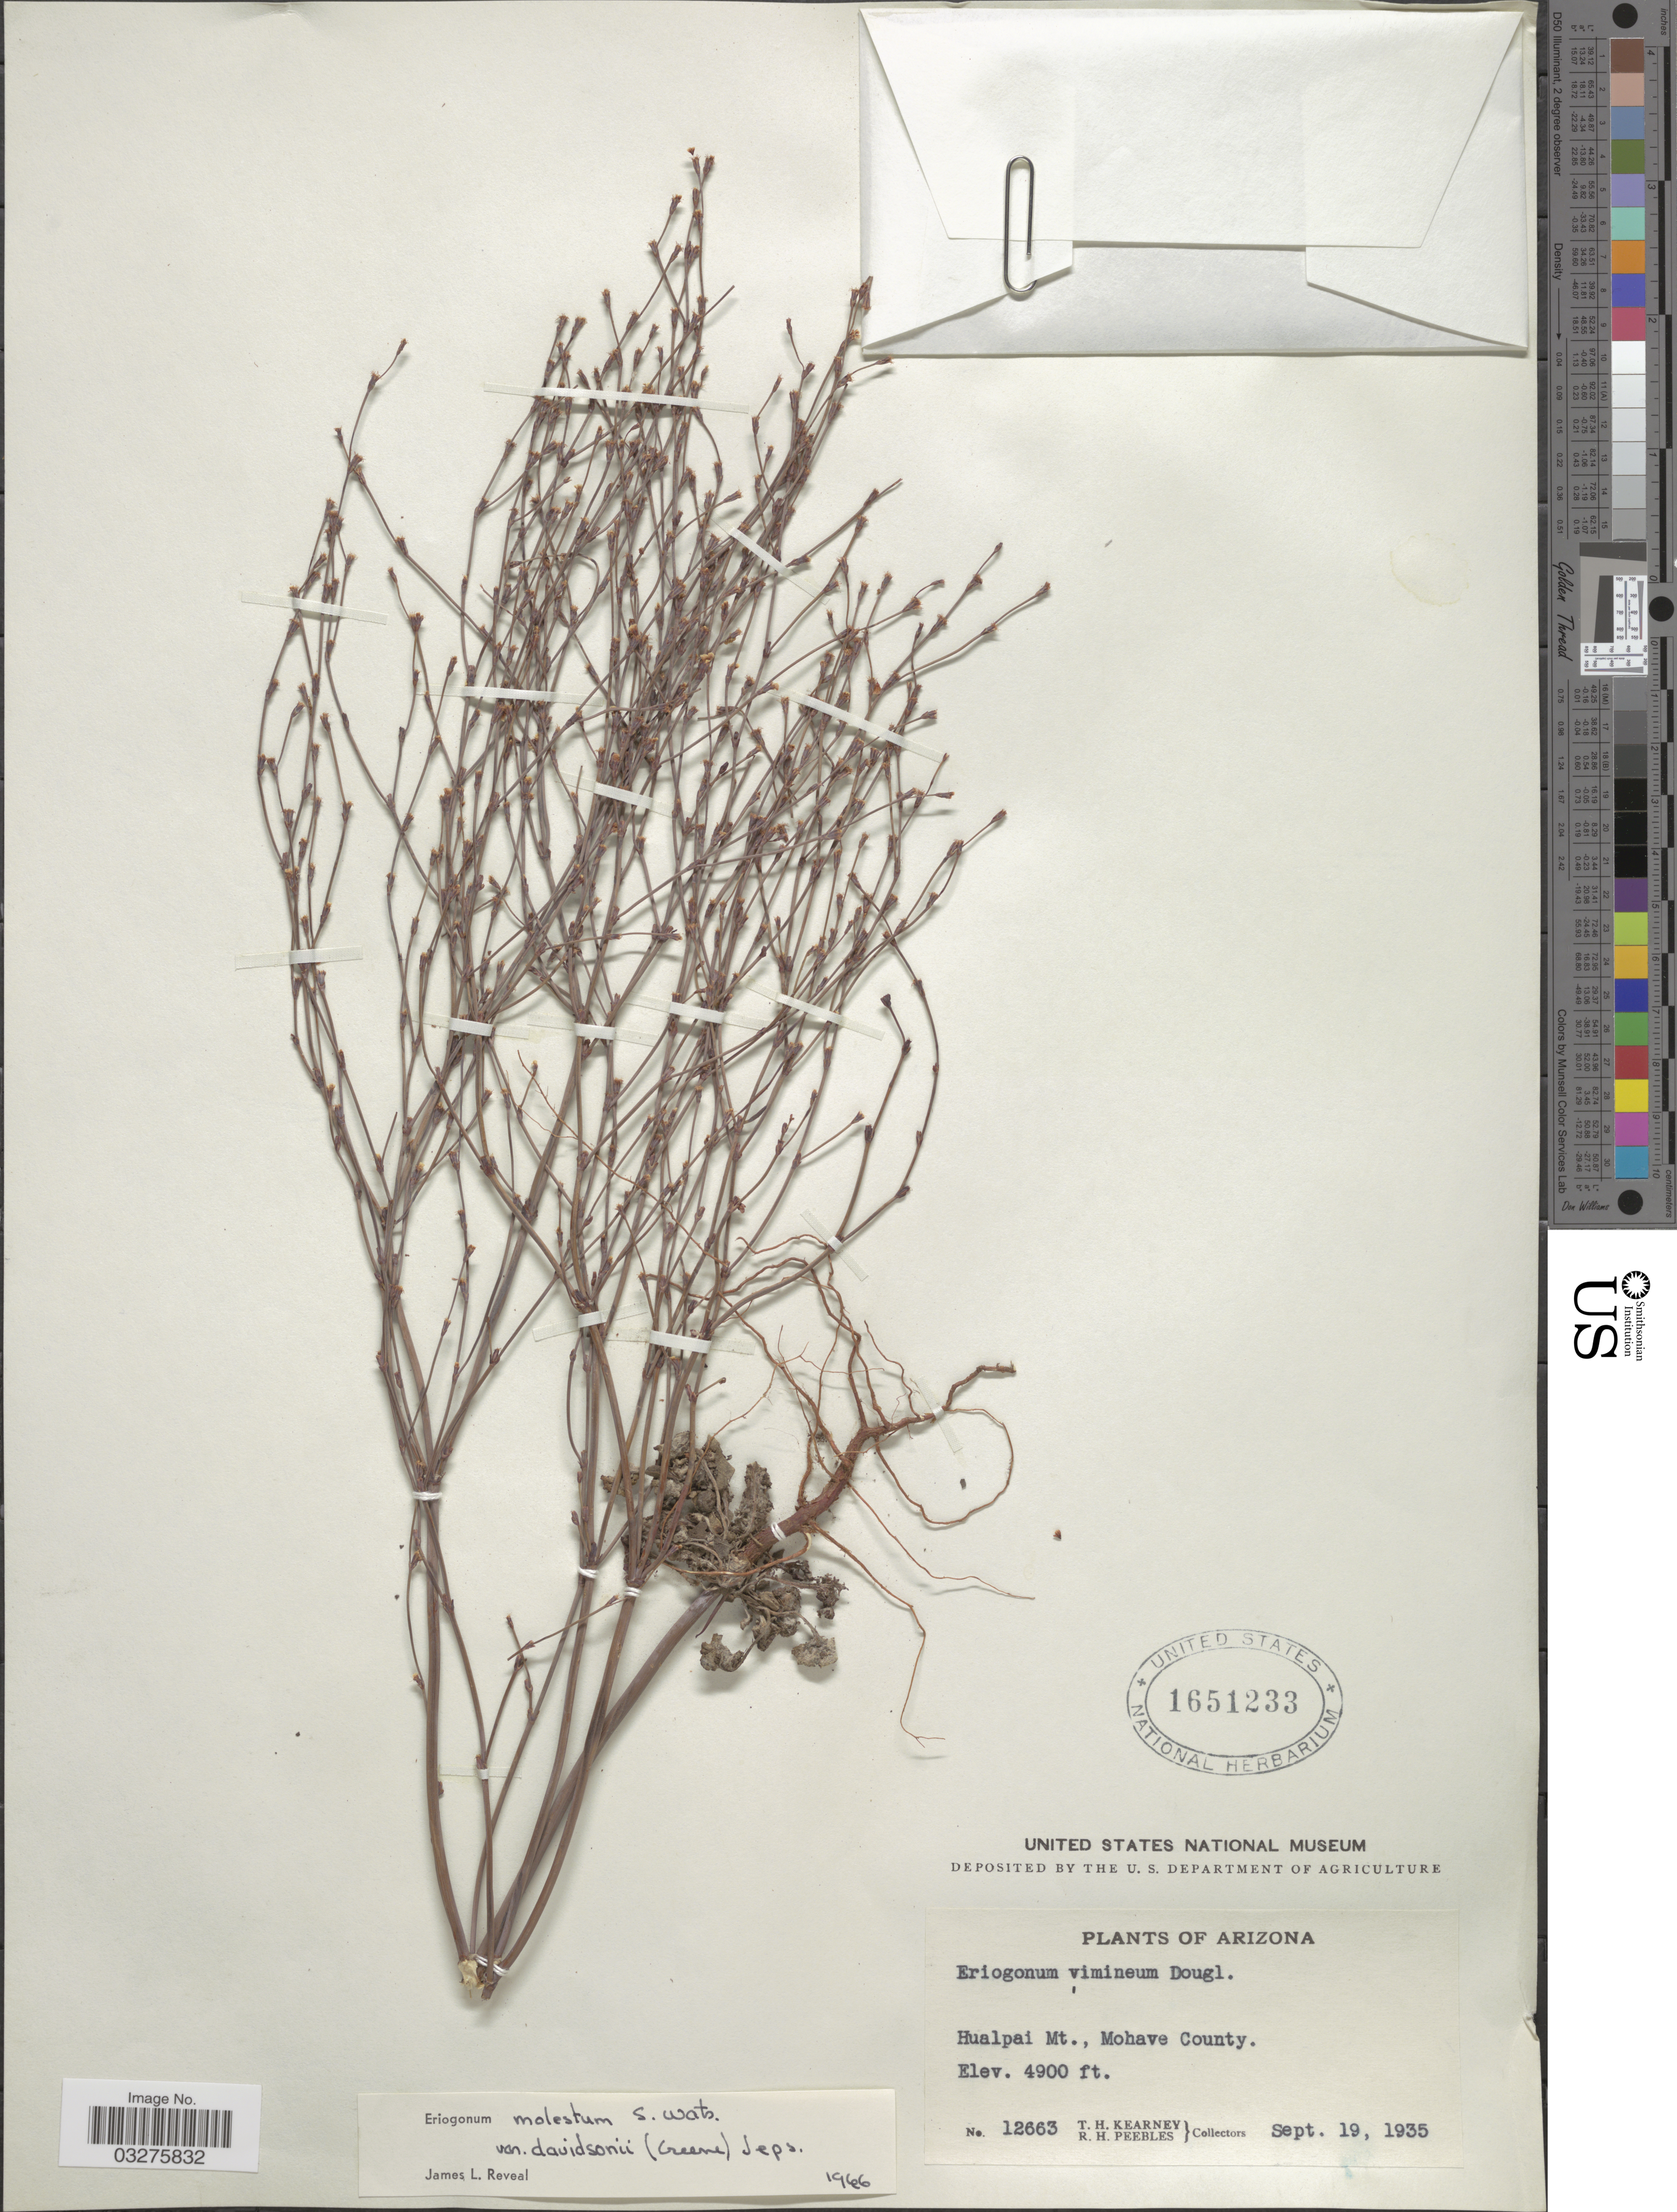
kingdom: Plantae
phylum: Tracheophyta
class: Magnoliopsida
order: Caryophyllales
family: Polygonaceae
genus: Eriogonum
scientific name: Eriogonum davidsonii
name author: Greene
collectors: T. H. Kearney & R. H. Peebles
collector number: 12663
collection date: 1935-09-19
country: United States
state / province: Arizona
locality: Hualpai Mt., Mohave County.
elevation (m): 1494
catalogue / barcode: US 1651233